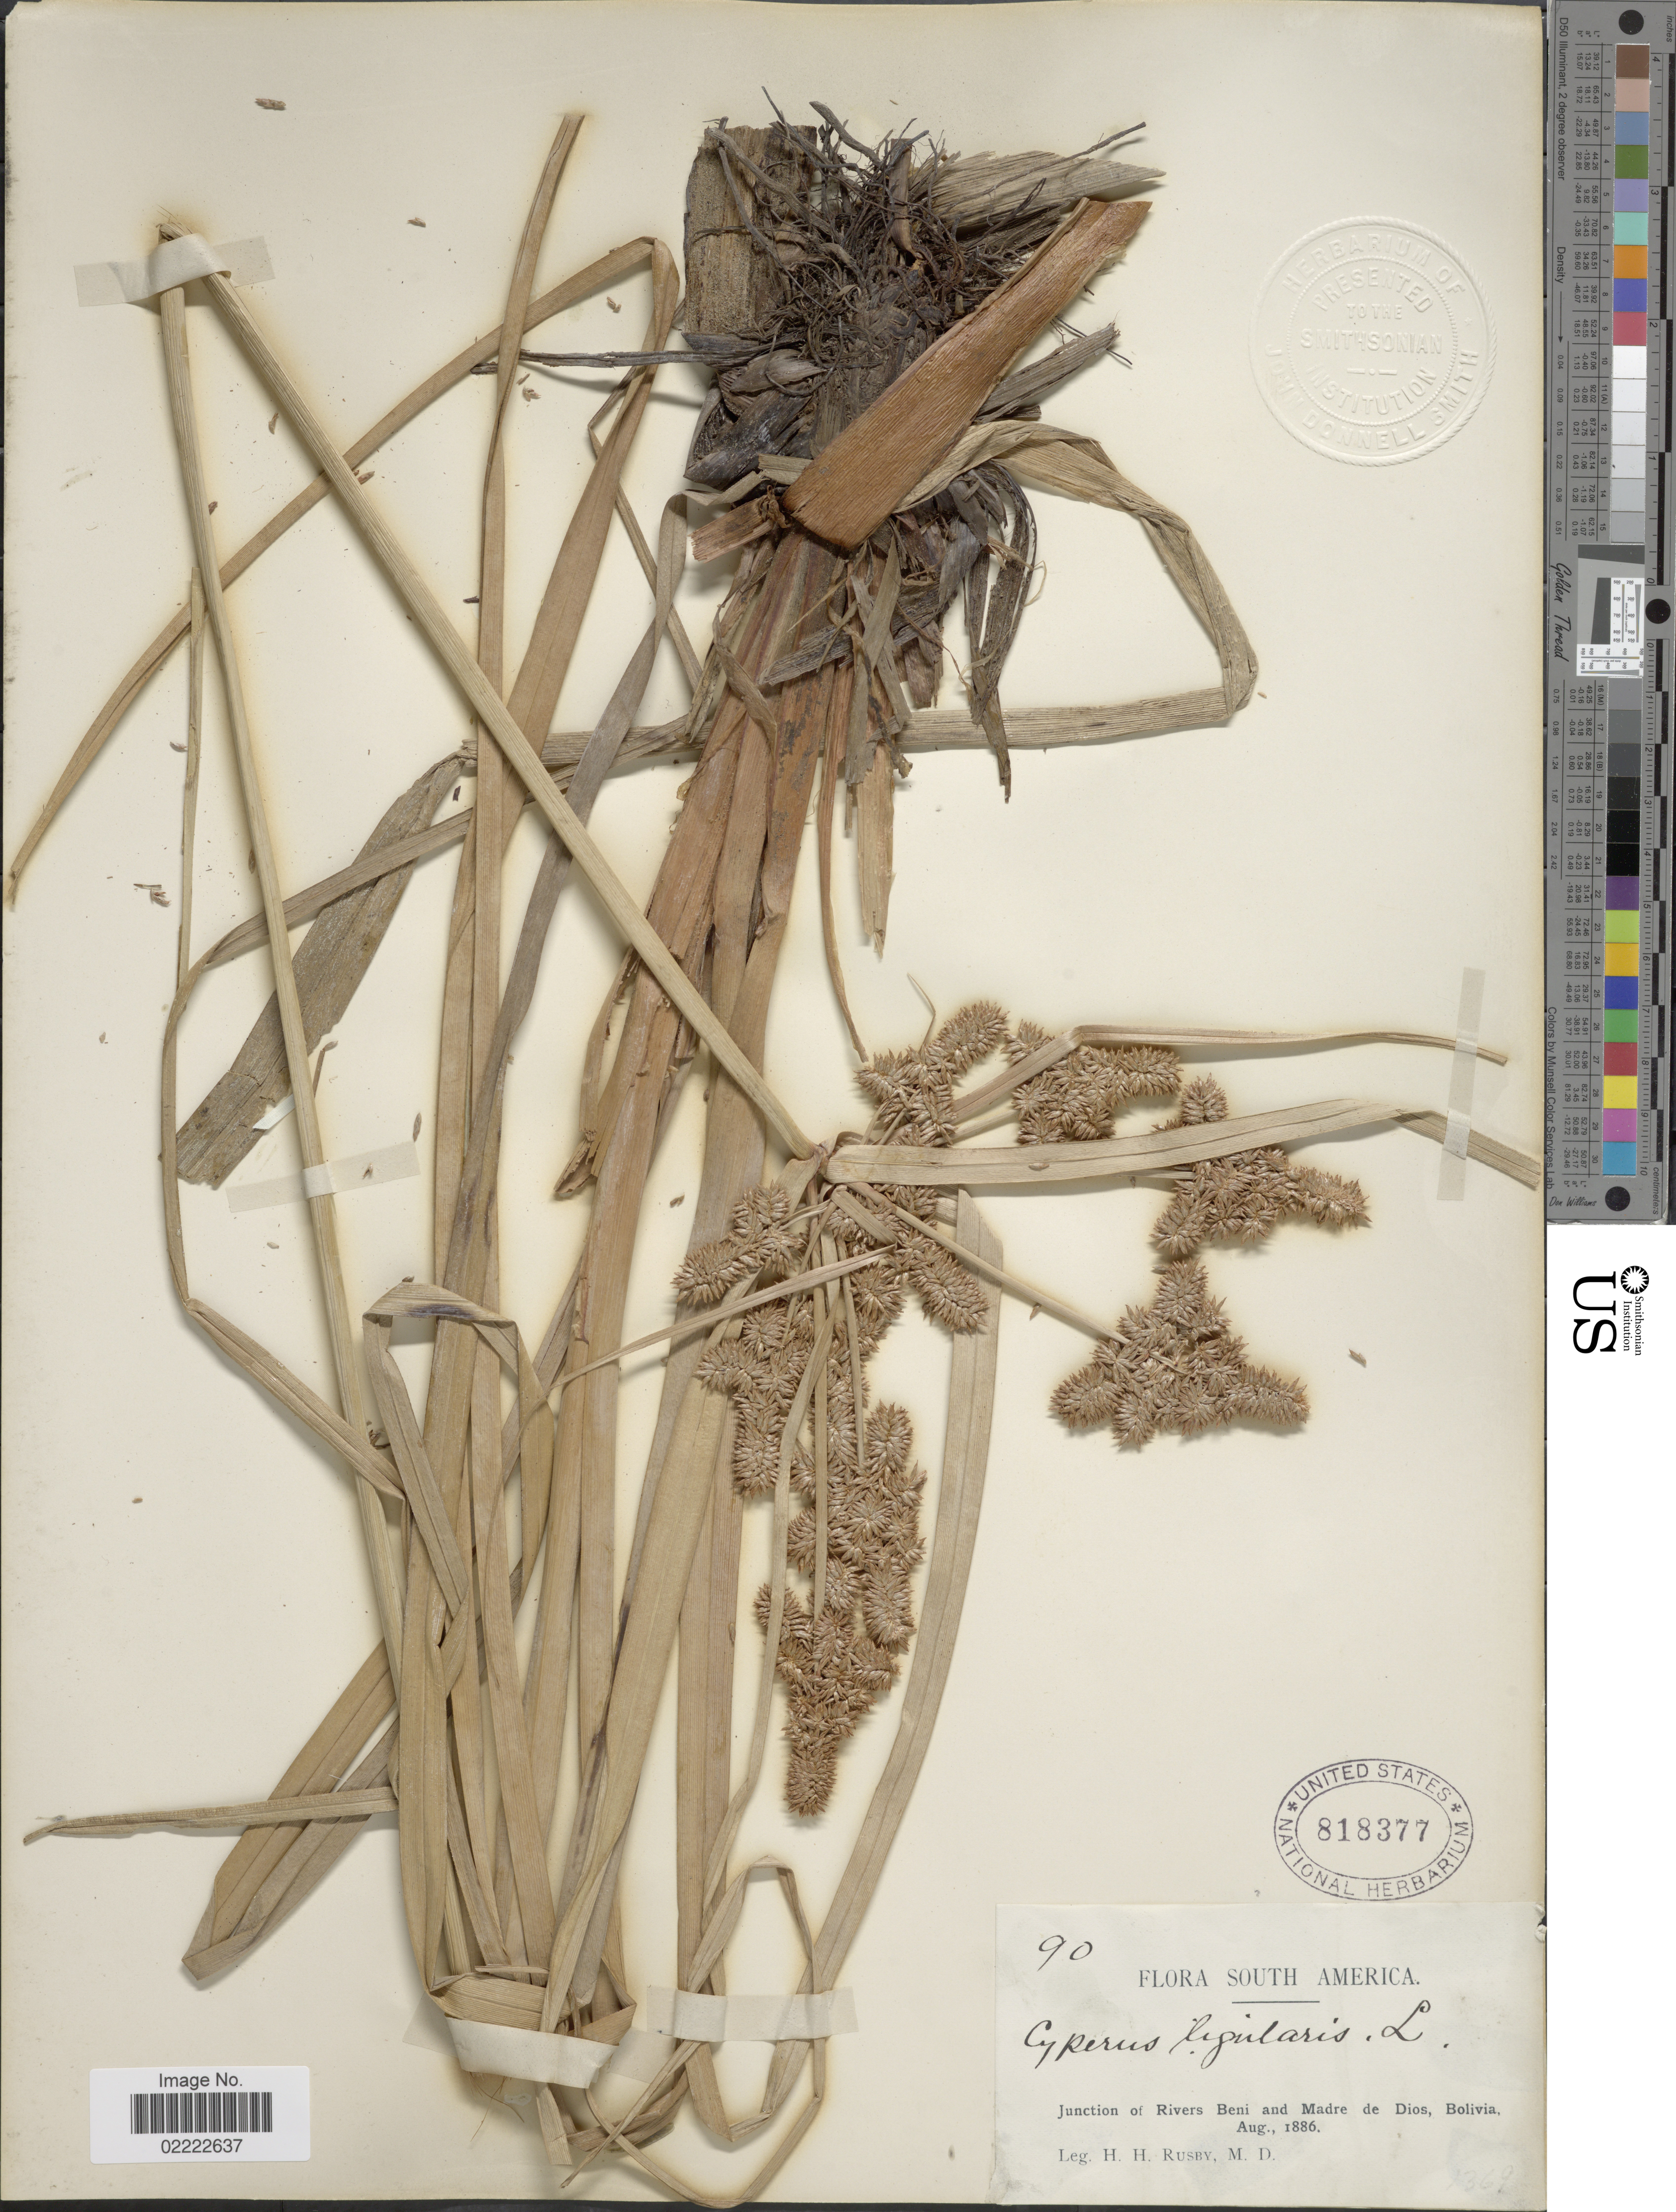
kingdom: Plantae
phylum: Tracheophyta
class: Liliopsida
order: Poales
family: Cyperaceae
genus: Cyperus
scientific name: Cyperus ligularis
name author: L.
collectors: H. H. Rusby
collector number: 90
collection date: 1886-08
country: Bolivia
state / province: Beni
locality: Junction of Rivers Beni and Madre de Dios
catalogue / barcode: US 818377